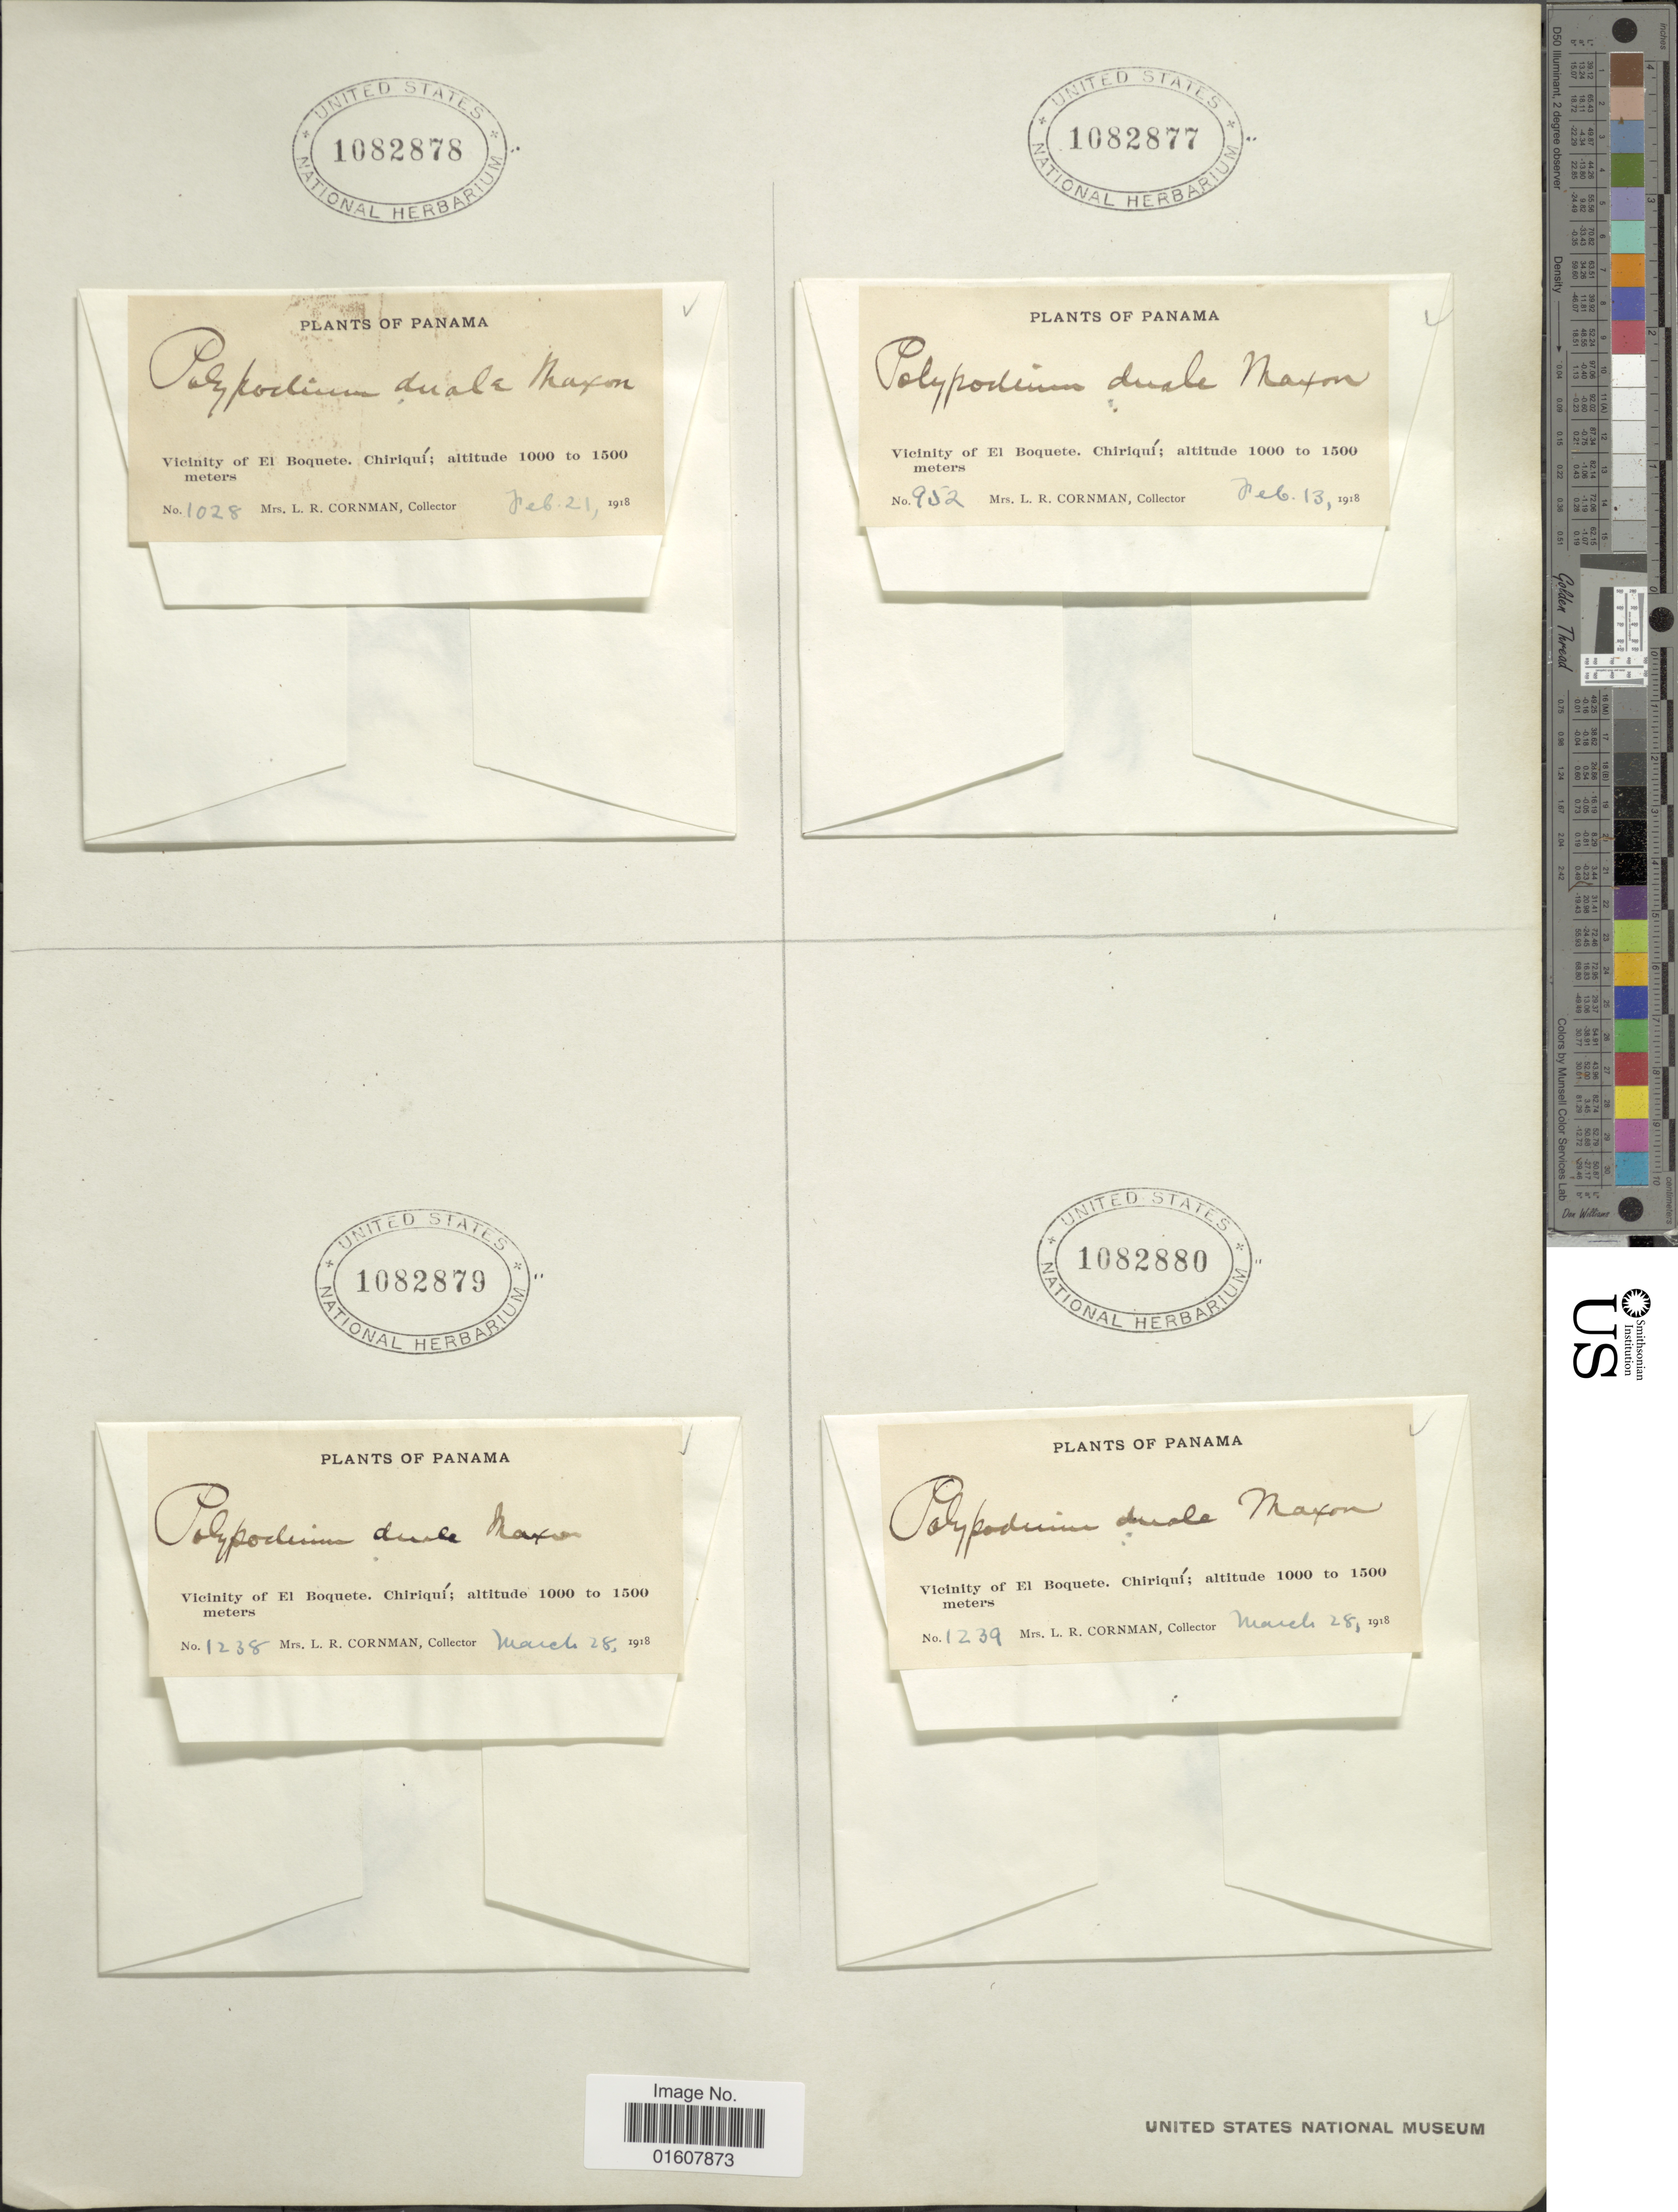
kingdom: Plantae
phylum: Tracheophyta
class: Polypodiopsida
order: Polypodiales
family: Polypodiaceae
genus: Cochlidium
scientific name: Cochlidium serrulatum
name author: (Sw.) L.E. Bishop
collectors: L. Cornman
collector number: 1239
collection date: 1918-03-28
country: Panama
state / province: Chiriqui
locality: Vicinity of El Boquete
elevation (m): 1000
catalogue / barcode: US 1082880-2